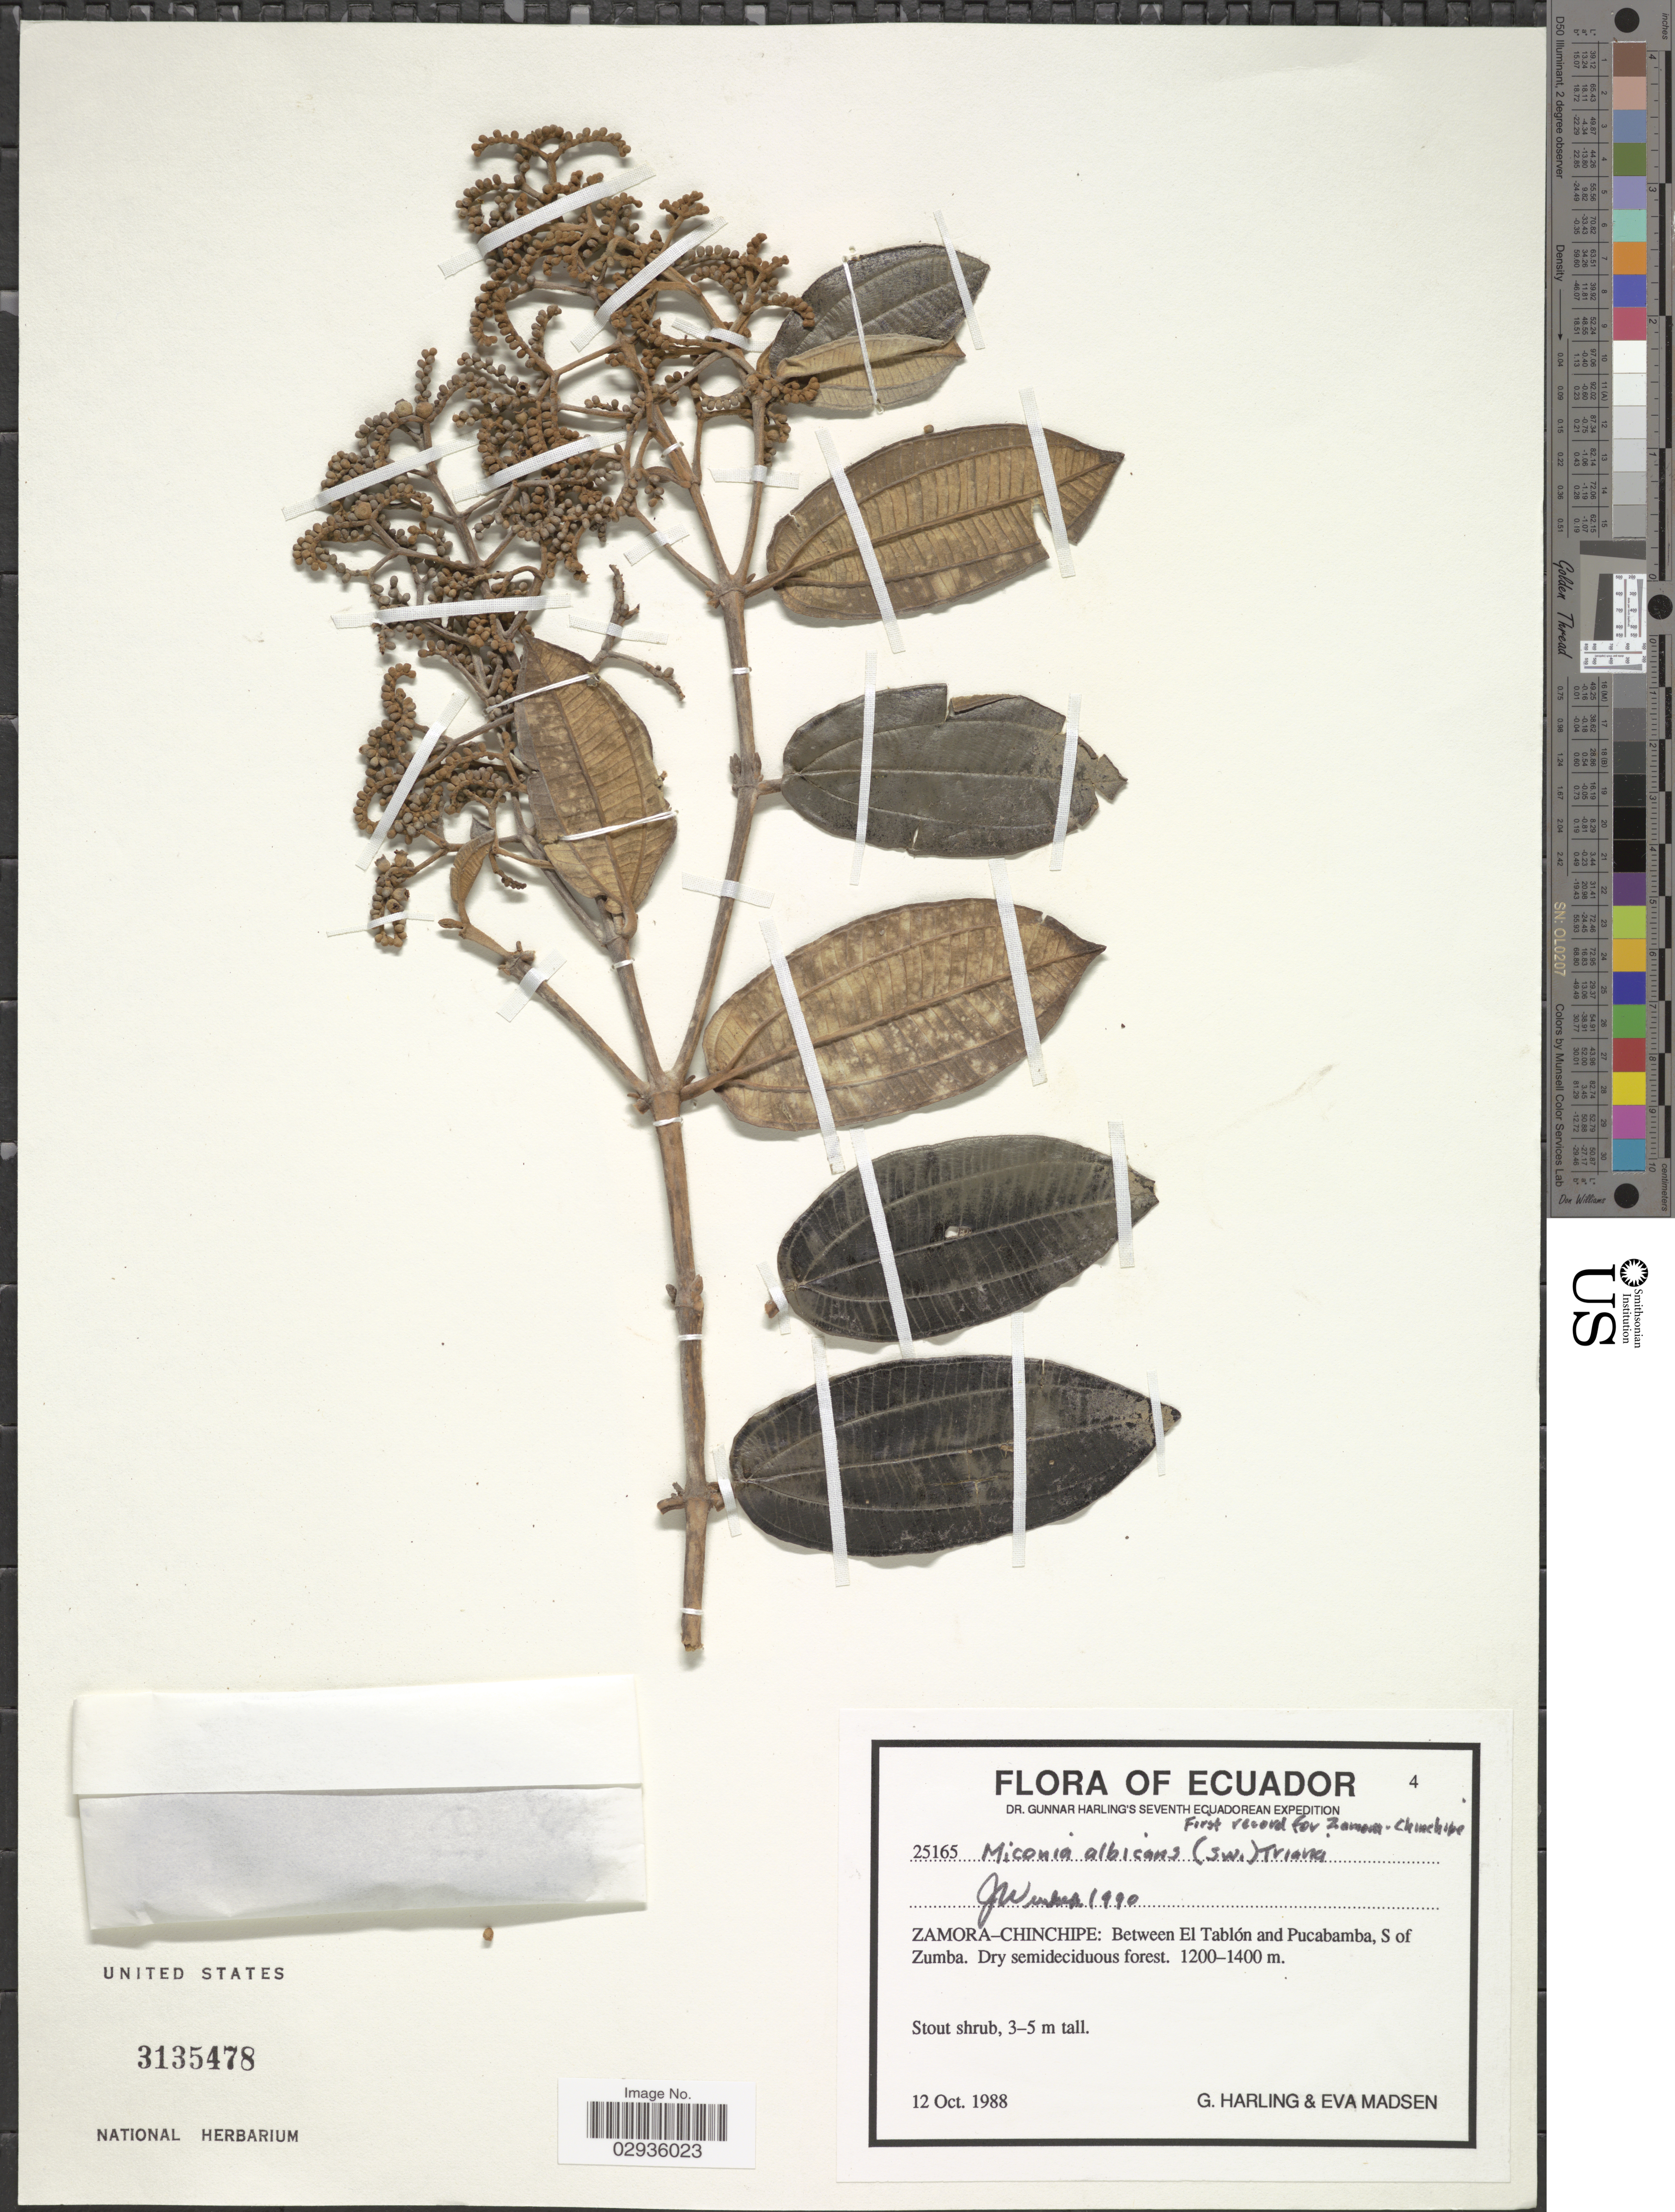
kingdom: Plantae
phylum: Tracheophyta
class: Magnoliopsida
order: Myrtales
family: Melastomataceae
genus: Miconia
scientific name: Miconia albicans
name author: (Sw.) Steud.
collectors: G. Harling & E. Madsen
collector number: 25165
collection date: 1988-10-12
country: Ecuador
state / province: Zamora-Chinchipe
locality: Between El Tablón and Pucabamba, S of Zumba.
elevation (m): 1200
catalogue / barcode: US 3135478